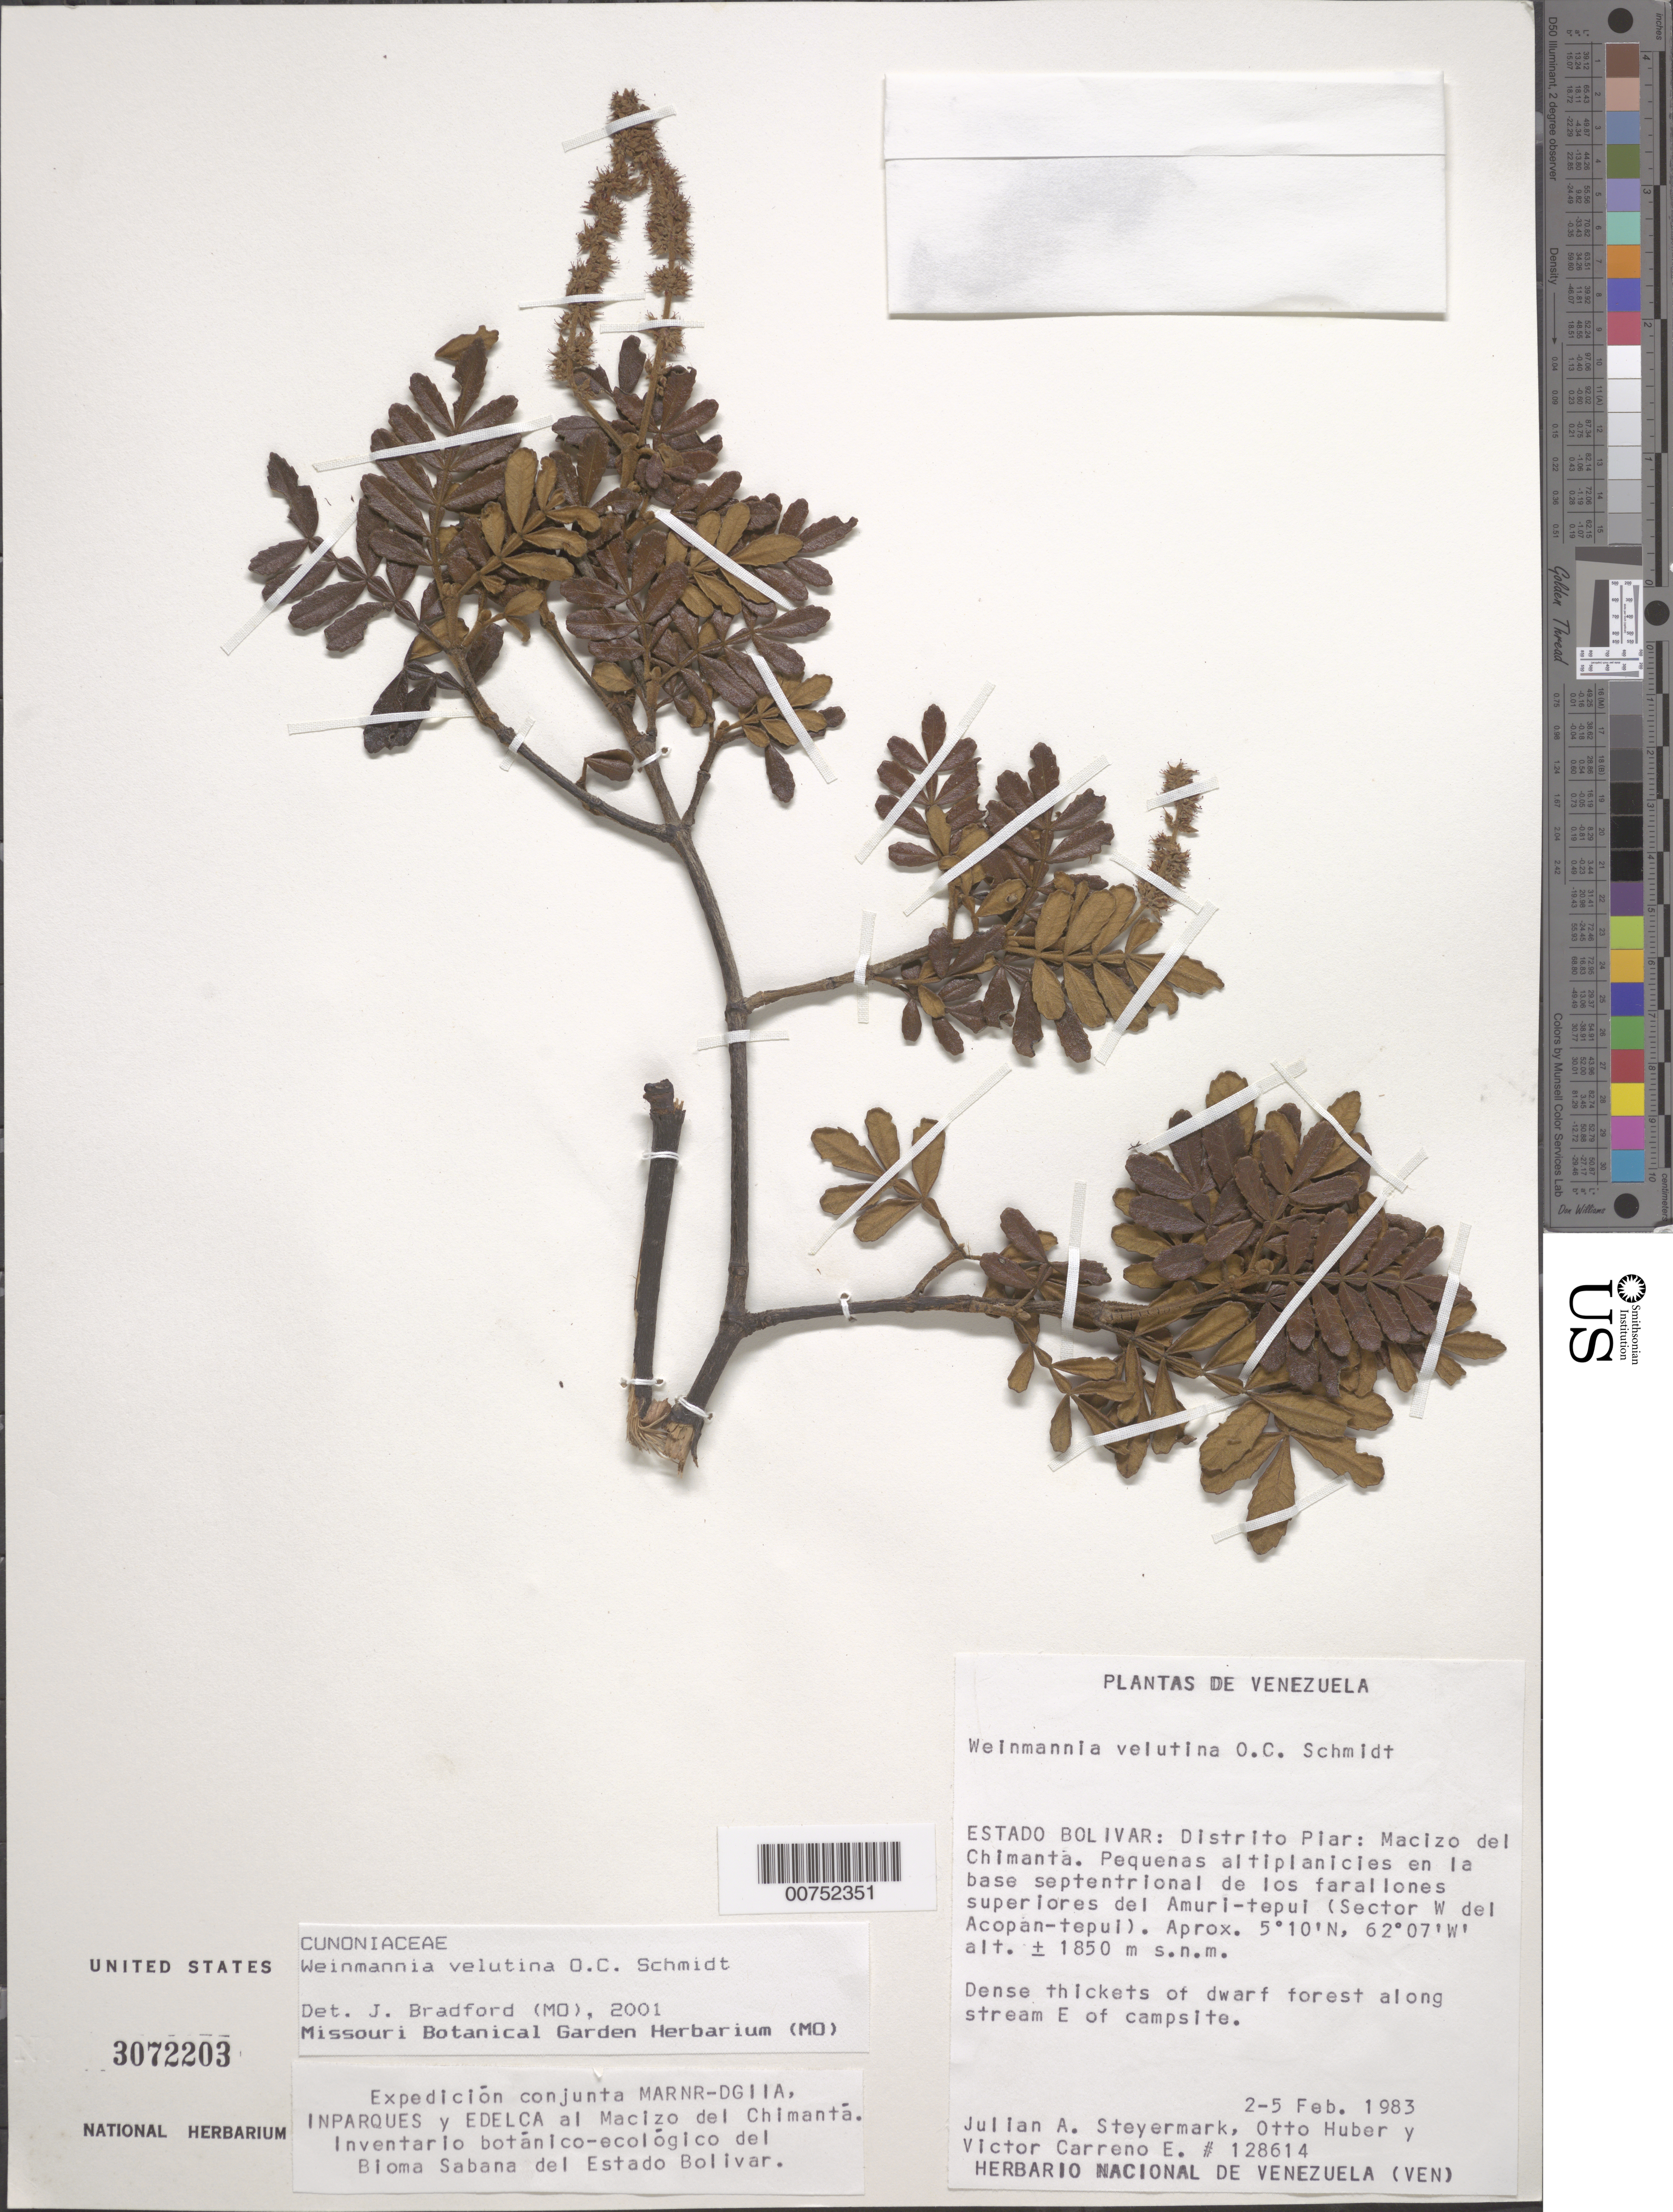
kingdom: Plantae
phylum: Tracheophyta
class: Magnoliopsida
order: Oxalidales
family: Cunoniaceae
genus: Weinmannia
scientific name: Weinmannia velutina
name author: O.C. Schmidt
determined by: Bradford, J. C.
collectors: J. Steyermark, O. Huber & V. Carreño E.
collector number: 128614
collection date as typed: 2-Feb-83 to 5-Feb-83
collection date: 1983-02-02/1983-02-05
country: Venezuela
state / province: Bolívar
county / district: Piar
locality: Macizo del Chimantá, Amurí-tepuí (Sector W del Acopán-tepuí)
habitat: Pequeñas altiplanicies en la base septentríonal de los farallones superíores, dense thickets of dwarf forest along stream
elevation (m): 1850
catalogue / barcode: US 3072203